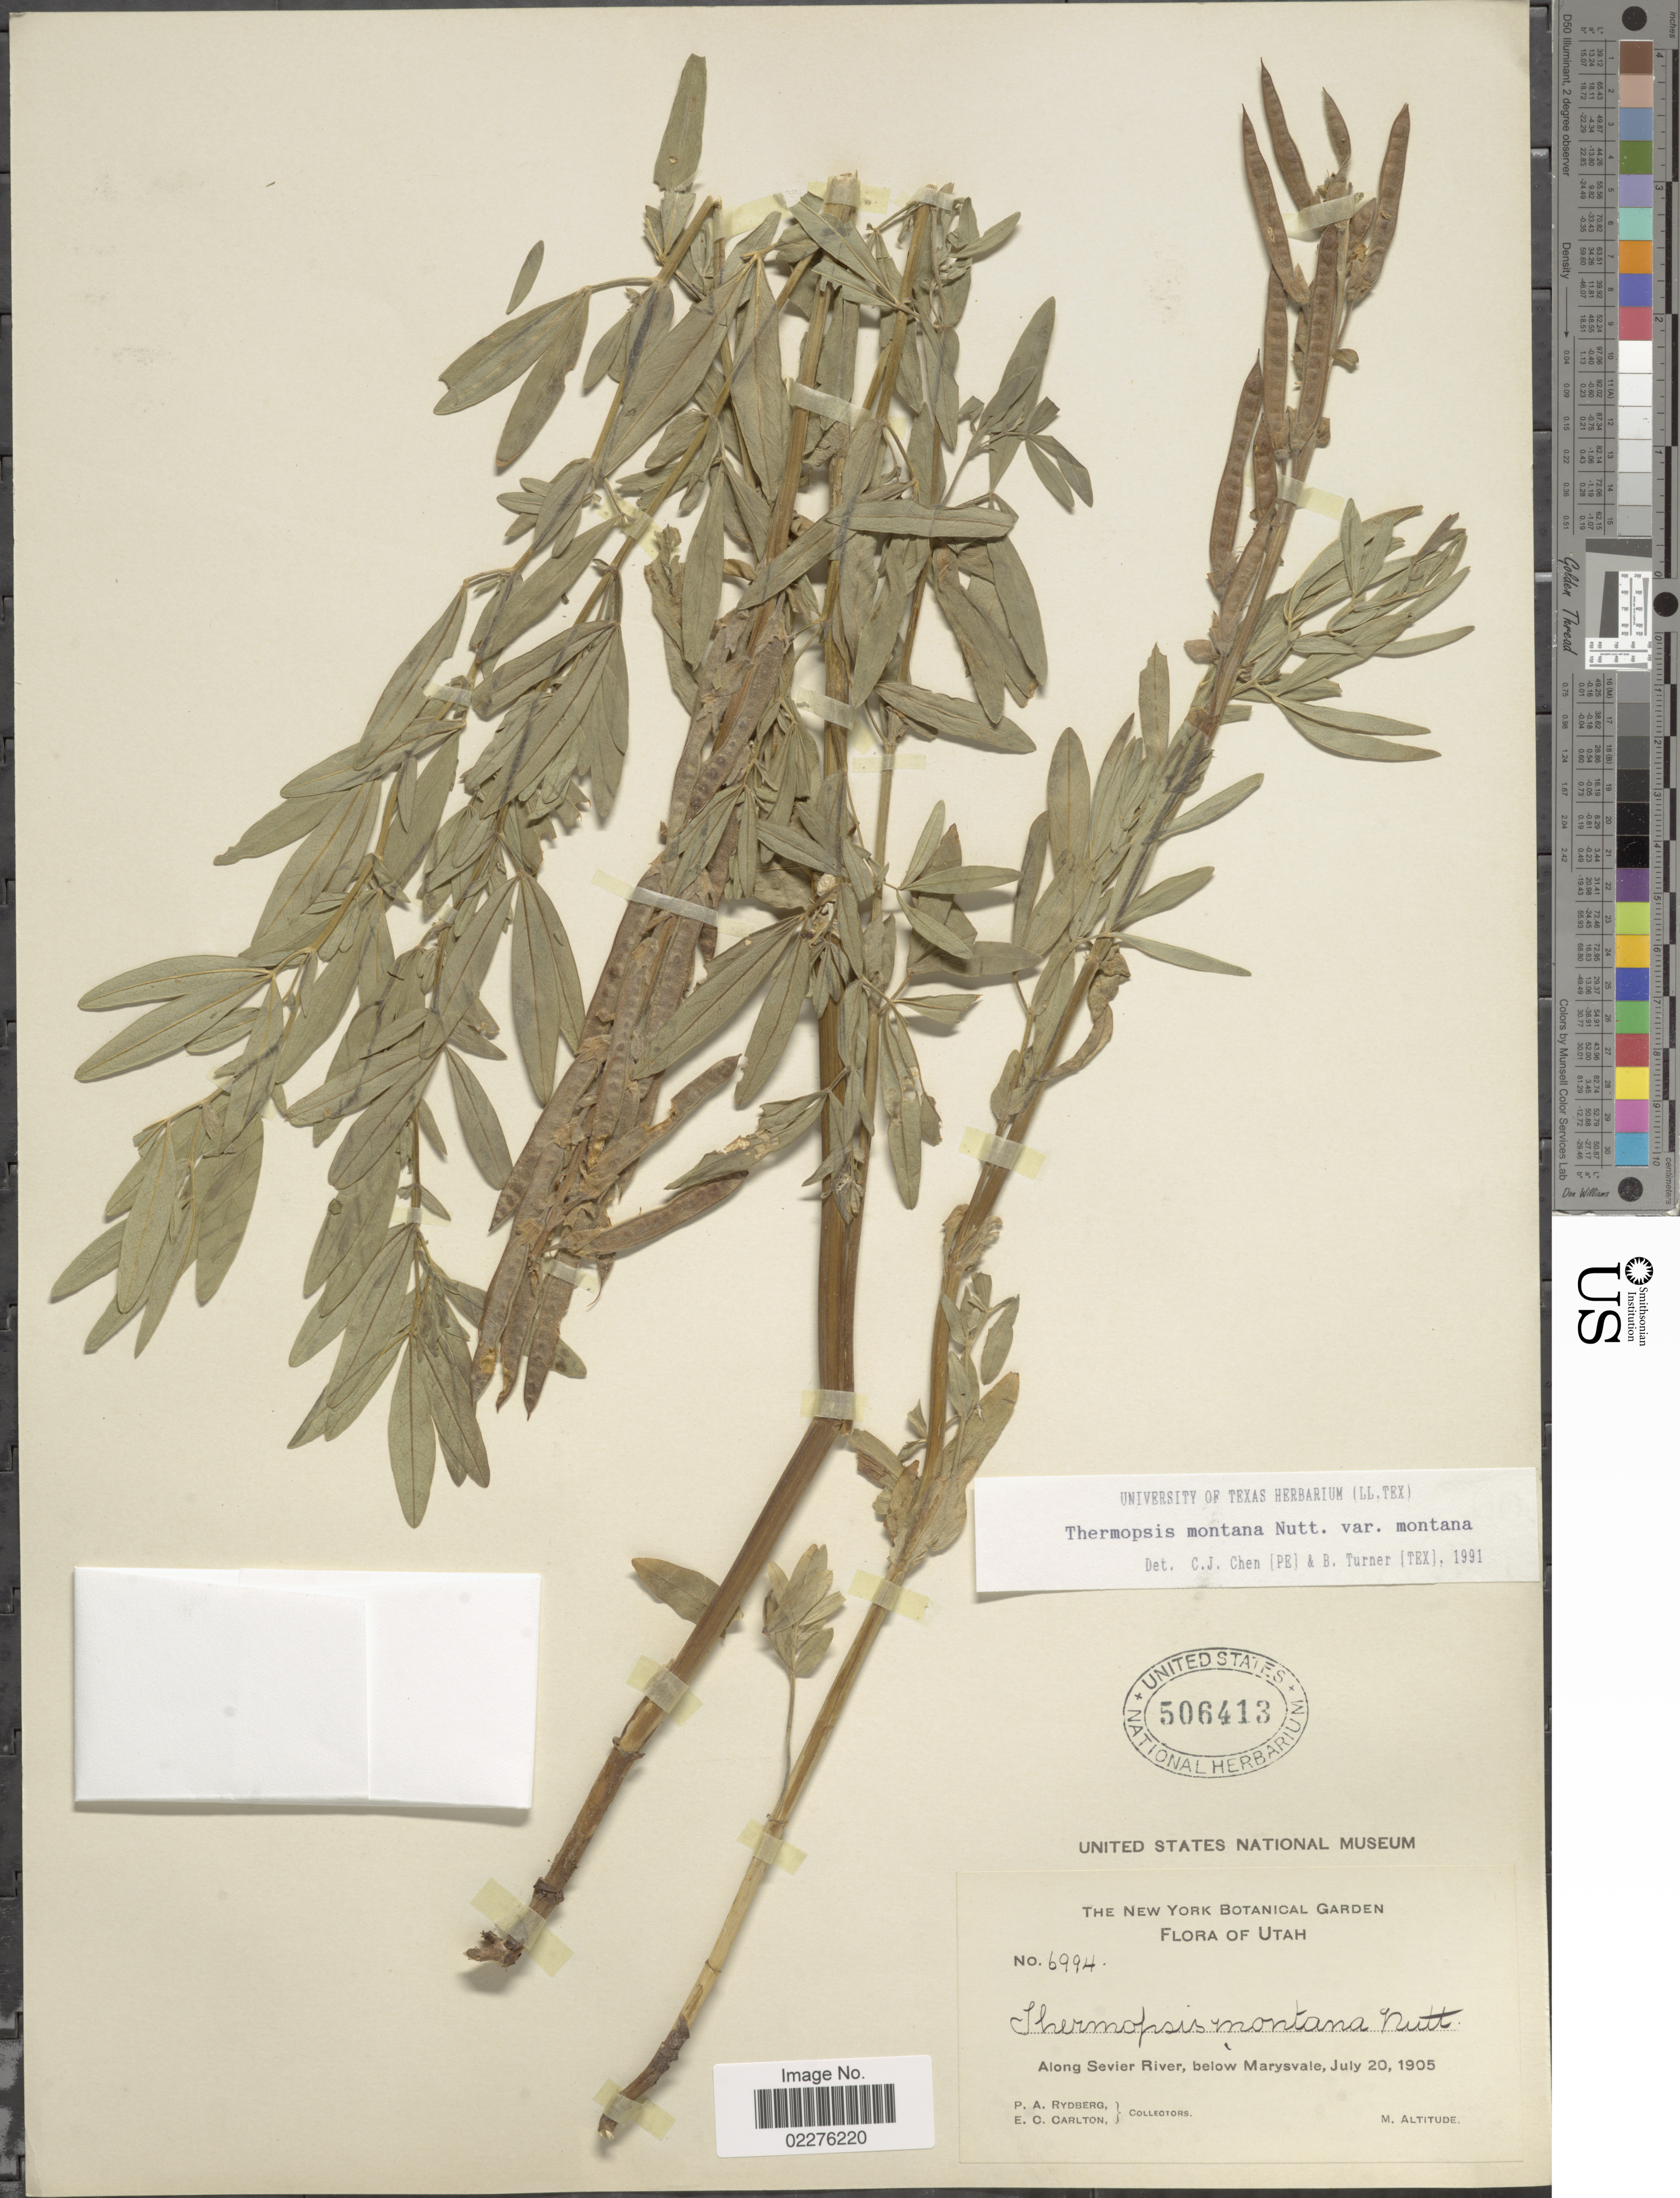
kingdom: Plantae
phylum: Tracheophyta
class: Magnoliopsida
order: Fabales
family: Fabaceae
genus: Thermopsis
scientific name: Thermopsis montana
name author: Nutt.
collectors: P. A. Rydberg & E. Carlton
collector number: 6994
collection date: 1905-07-20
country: United States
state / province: Utah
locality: Along Sevier River, below Marysvale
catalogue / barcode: US 506413